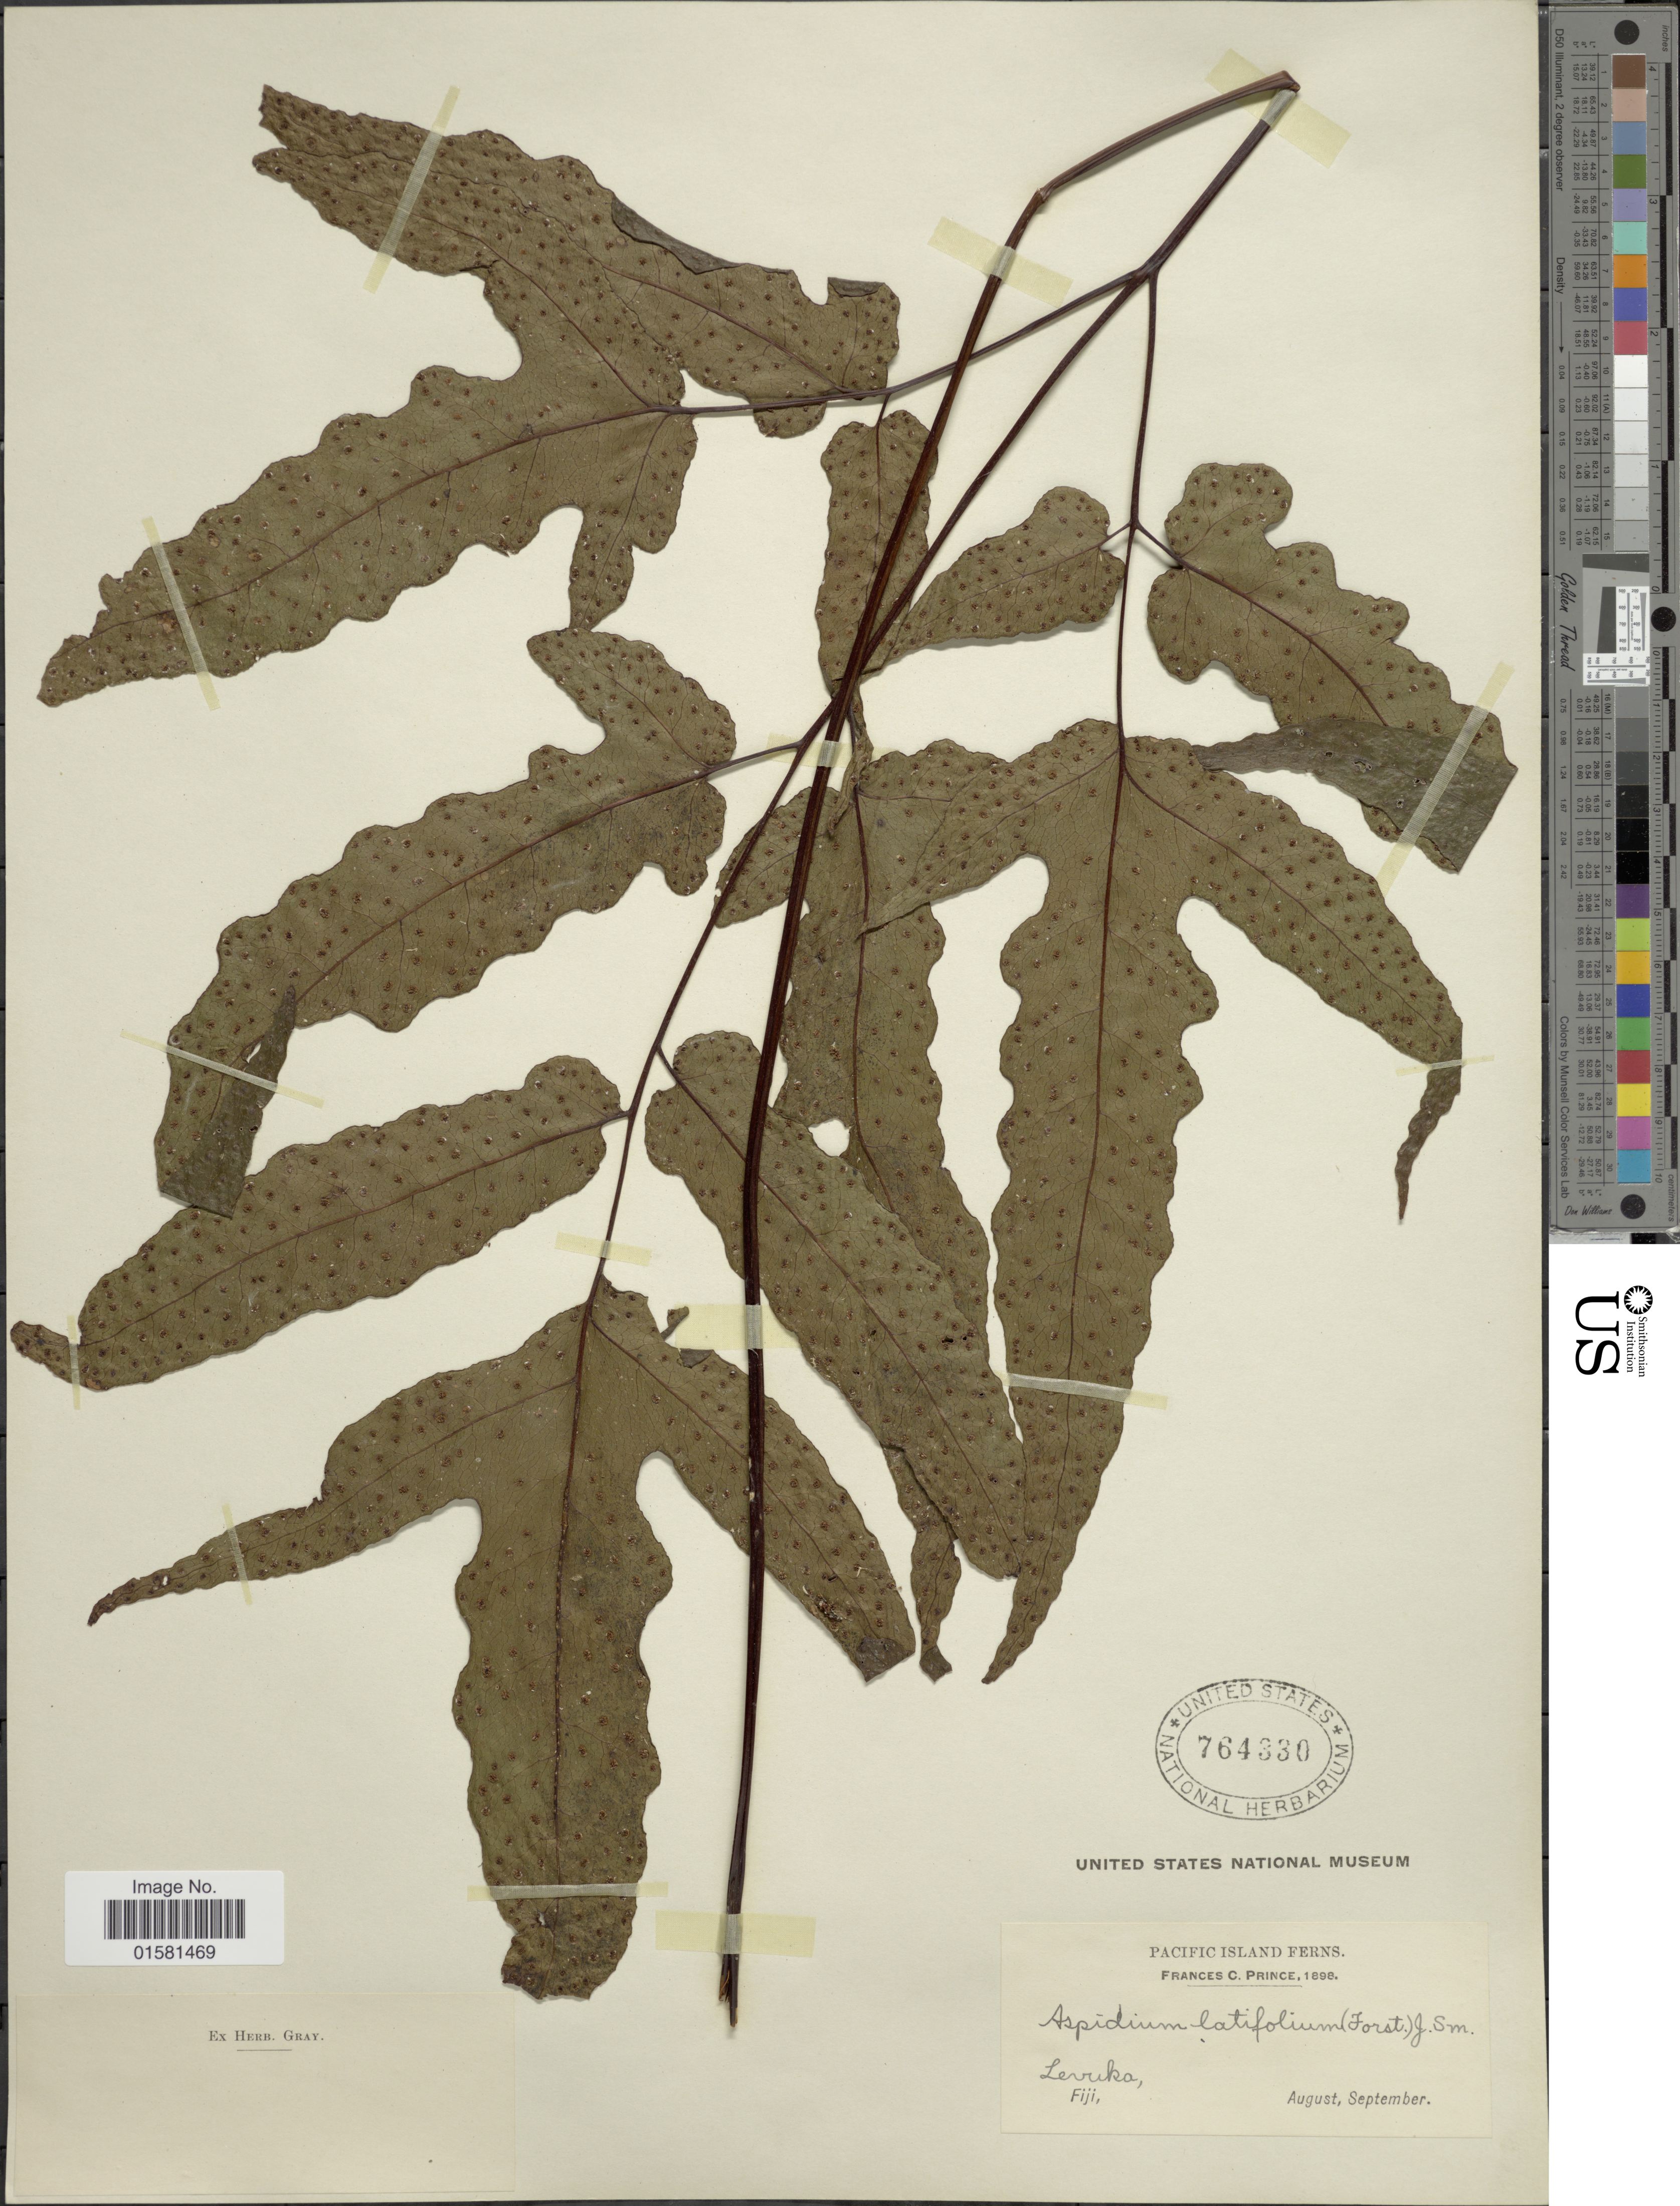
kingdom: Plantae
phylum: Tracheophyta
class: Polypodiopsida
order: Polypodiales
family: Tectariaceae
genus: Tectaria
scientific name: Tectaria latifolia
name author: (G. Forst.) Copel.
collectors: F. Prince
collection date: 1898-08/1898-09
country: Fiji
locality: Levuka, Fiji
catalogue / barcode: US 764330